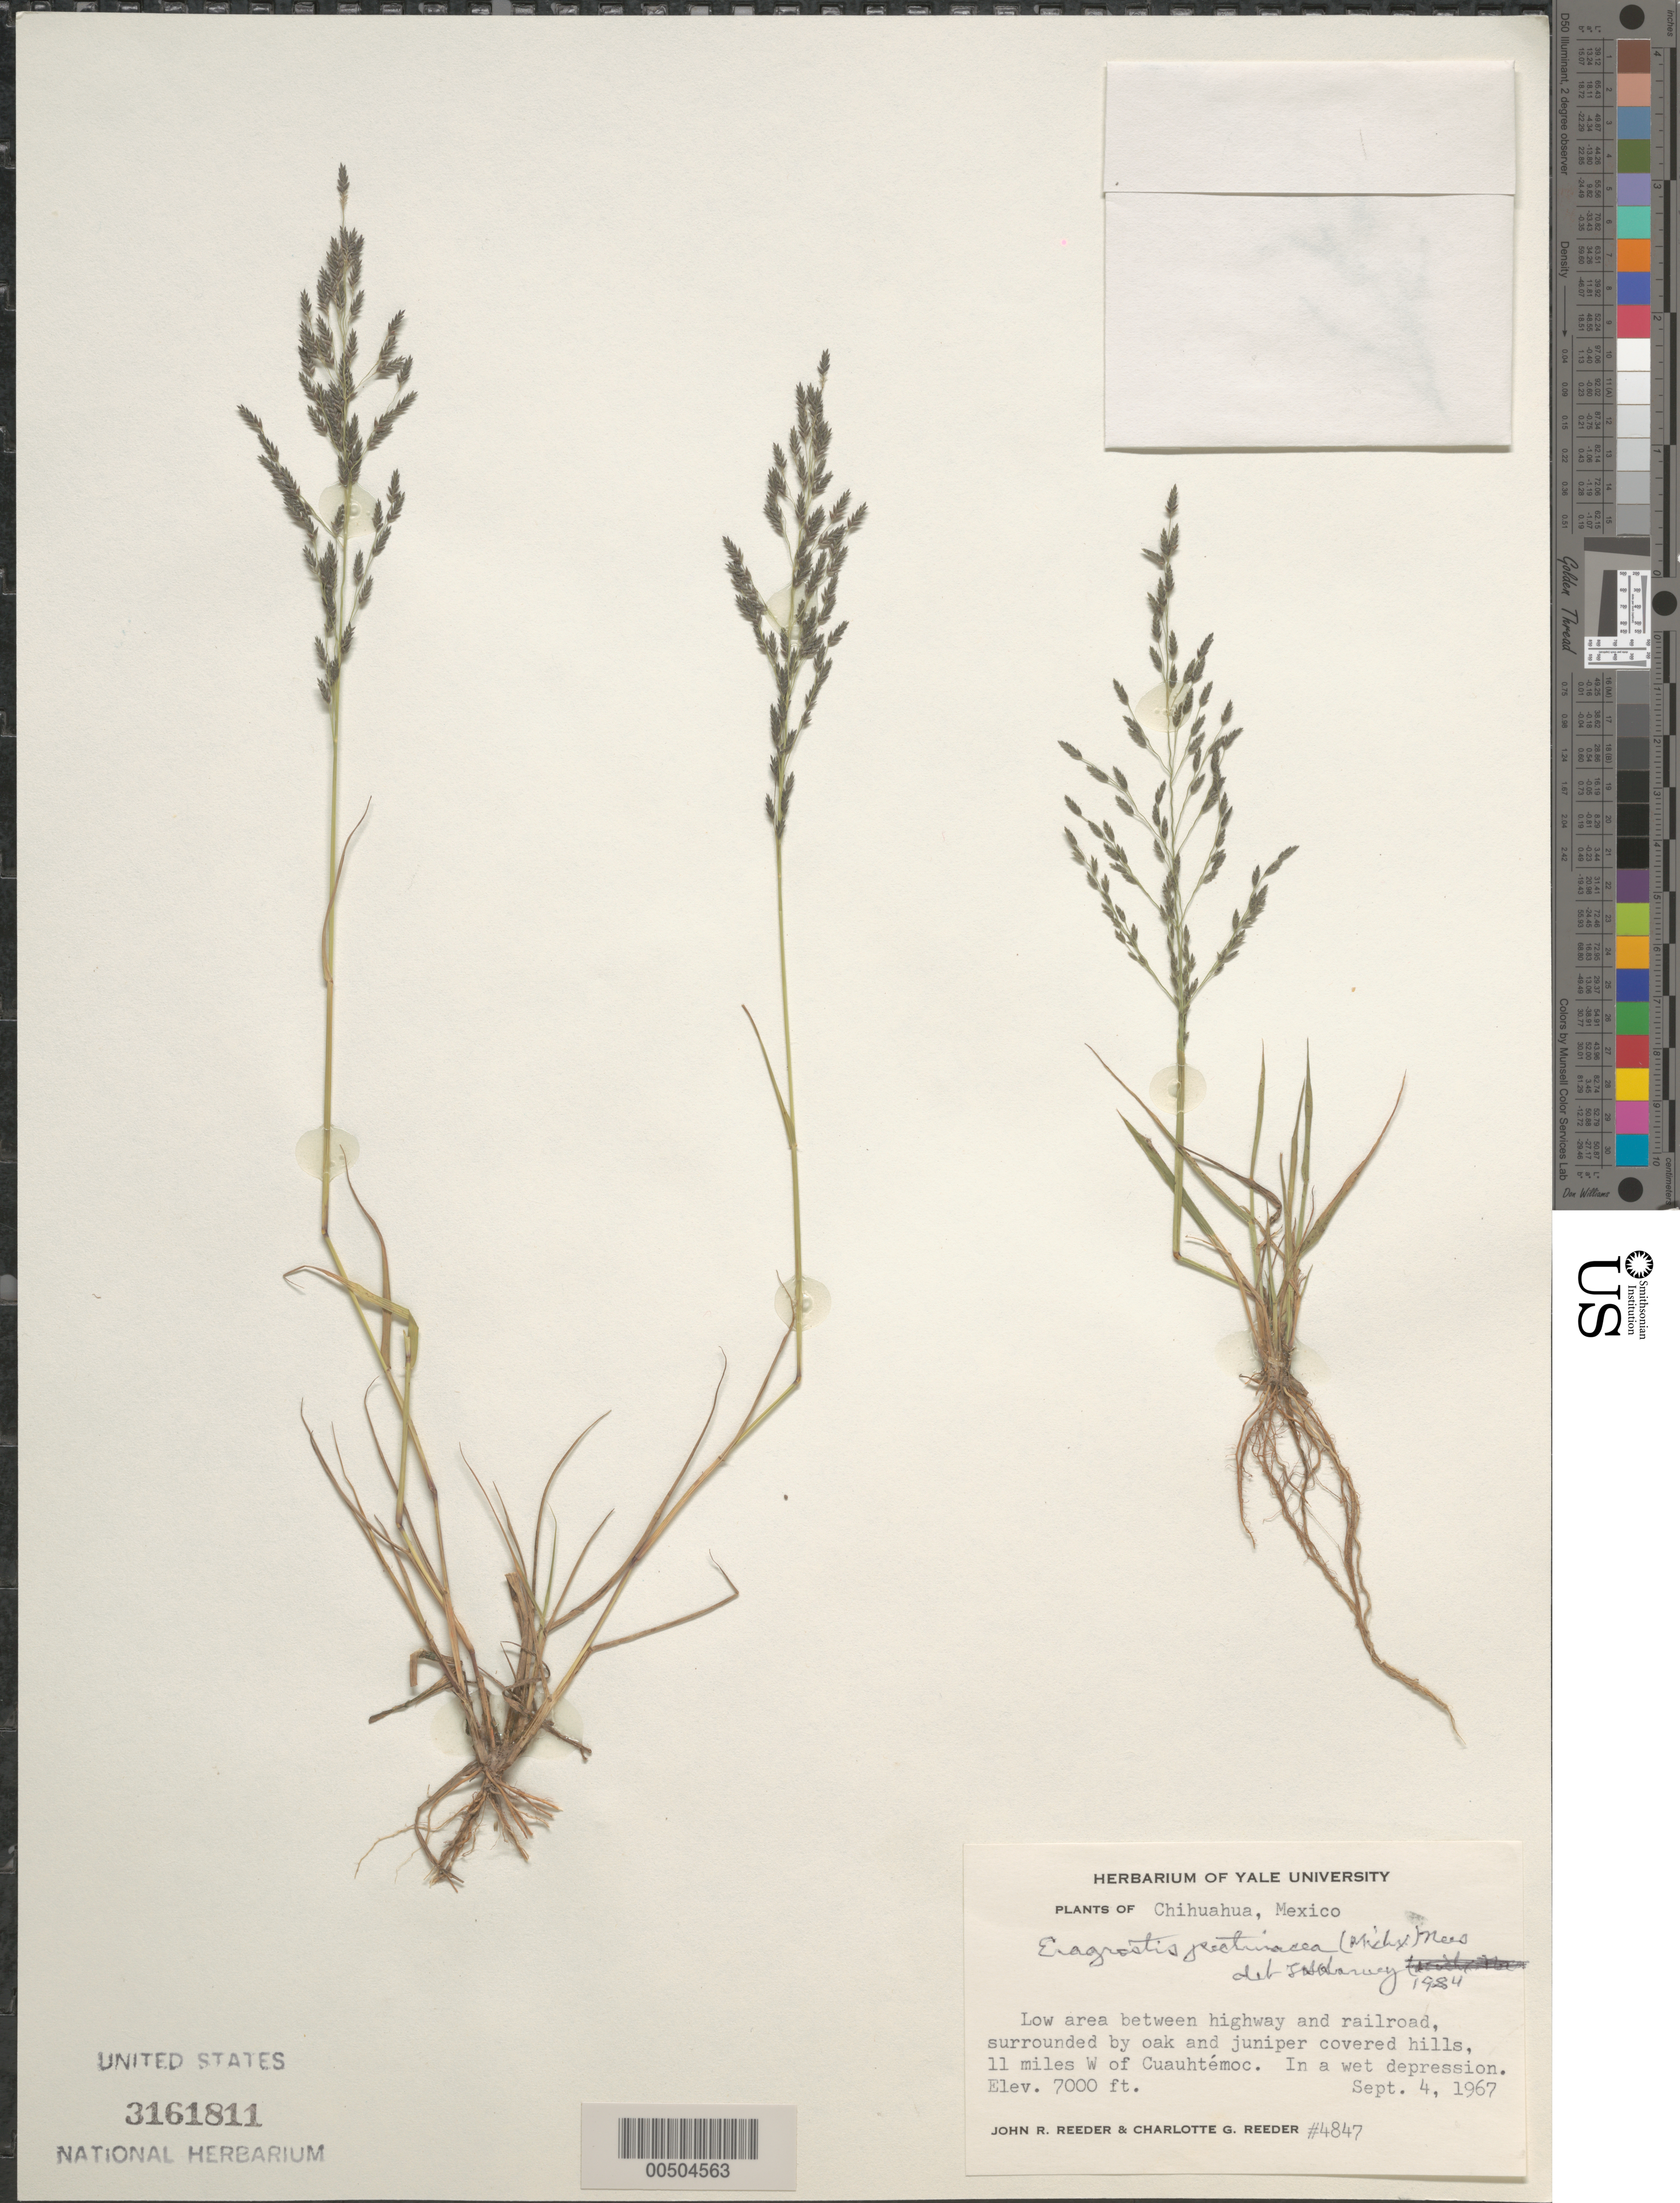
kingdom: Plantae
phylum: Tracheophyta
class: Liliopsida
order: Poales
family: Poaceae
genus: Eragrostis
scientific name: Eragrostis pectinacea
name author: (Michx.) Nees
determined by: Harvey, L. H.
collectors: J. R. Reeder & C. G. Reeder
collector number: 4847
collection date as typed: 4 Sep 1967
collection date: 1967-09-04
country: Mexico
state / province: Chihuahua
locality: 11 mi W of Cuauhtémoc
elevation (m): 2134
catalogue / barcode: US 3161811